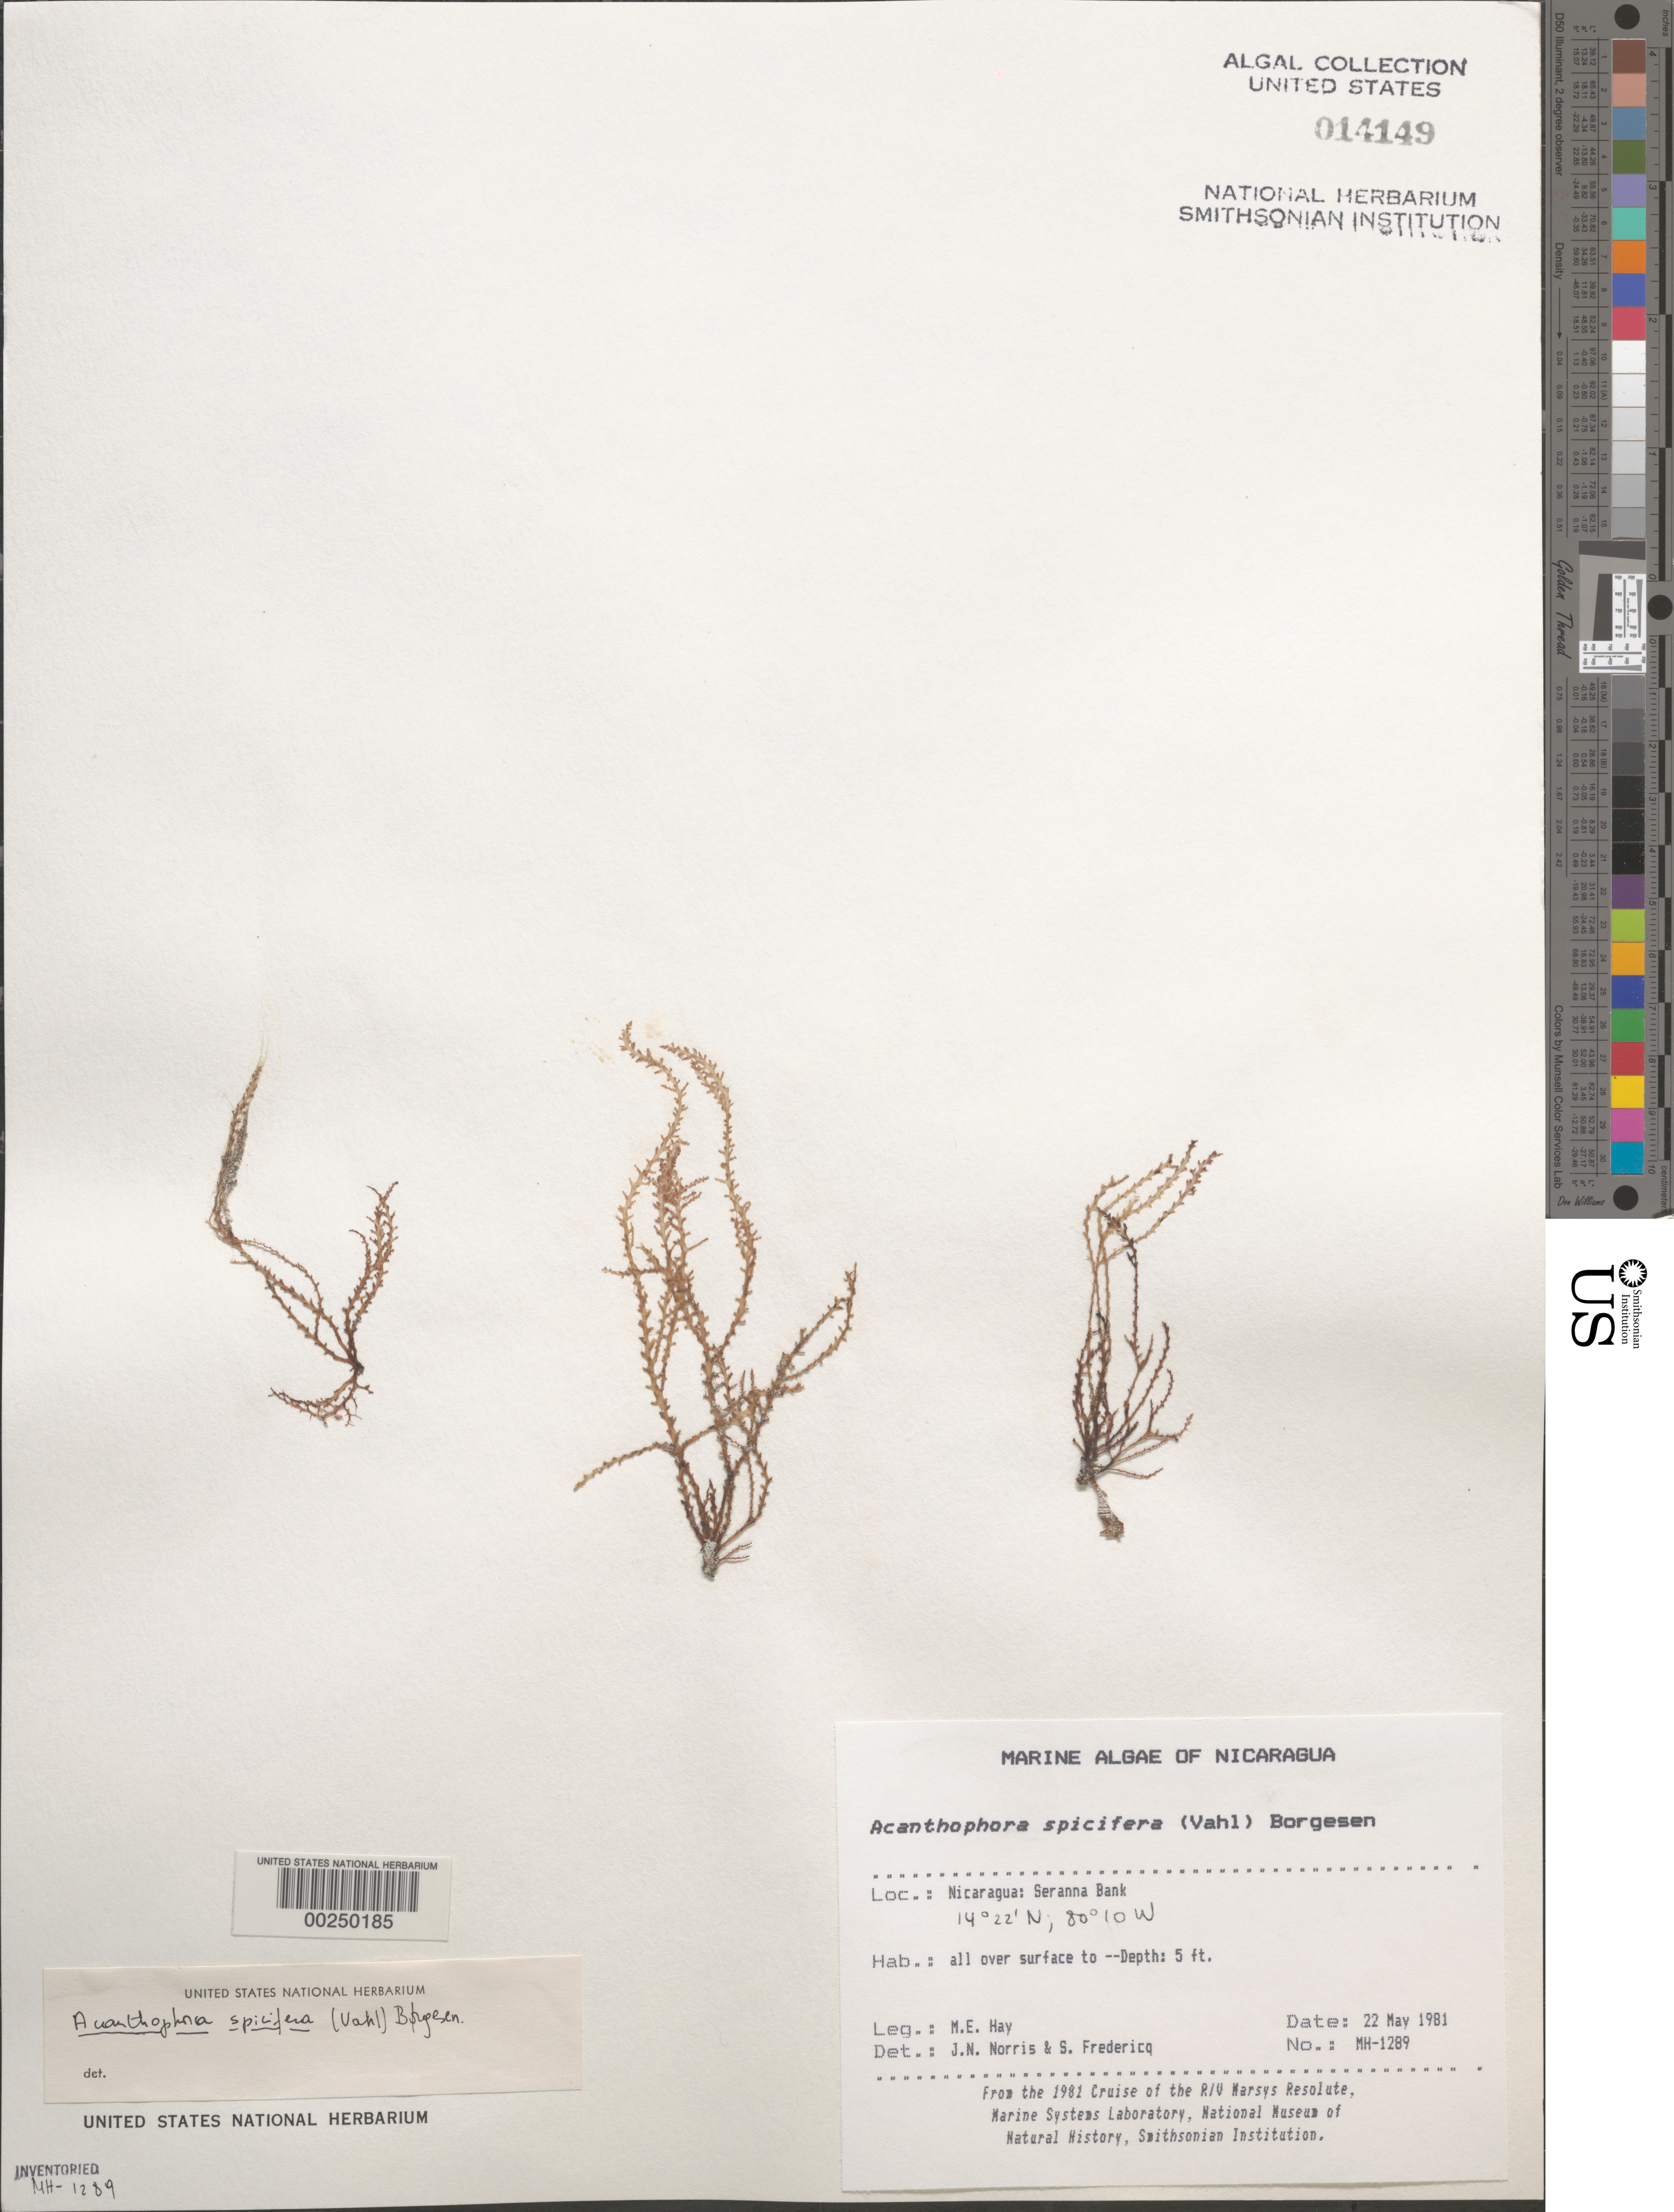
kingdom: Plantae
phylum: Rhodophyta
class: Florideophyceae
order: Ceramiales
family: Rhodomelaceae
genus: Acanthophora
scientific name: Acanthophora spicifera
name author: (Vahl) Børgesen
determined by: Norris, J. N.; Fredericq, S.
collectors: M. E. Hay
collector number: MEH-1289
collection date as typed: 22 May 1981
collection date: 1981-05-22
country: Nicaragua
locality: Seranna bank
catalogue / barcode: US 14149